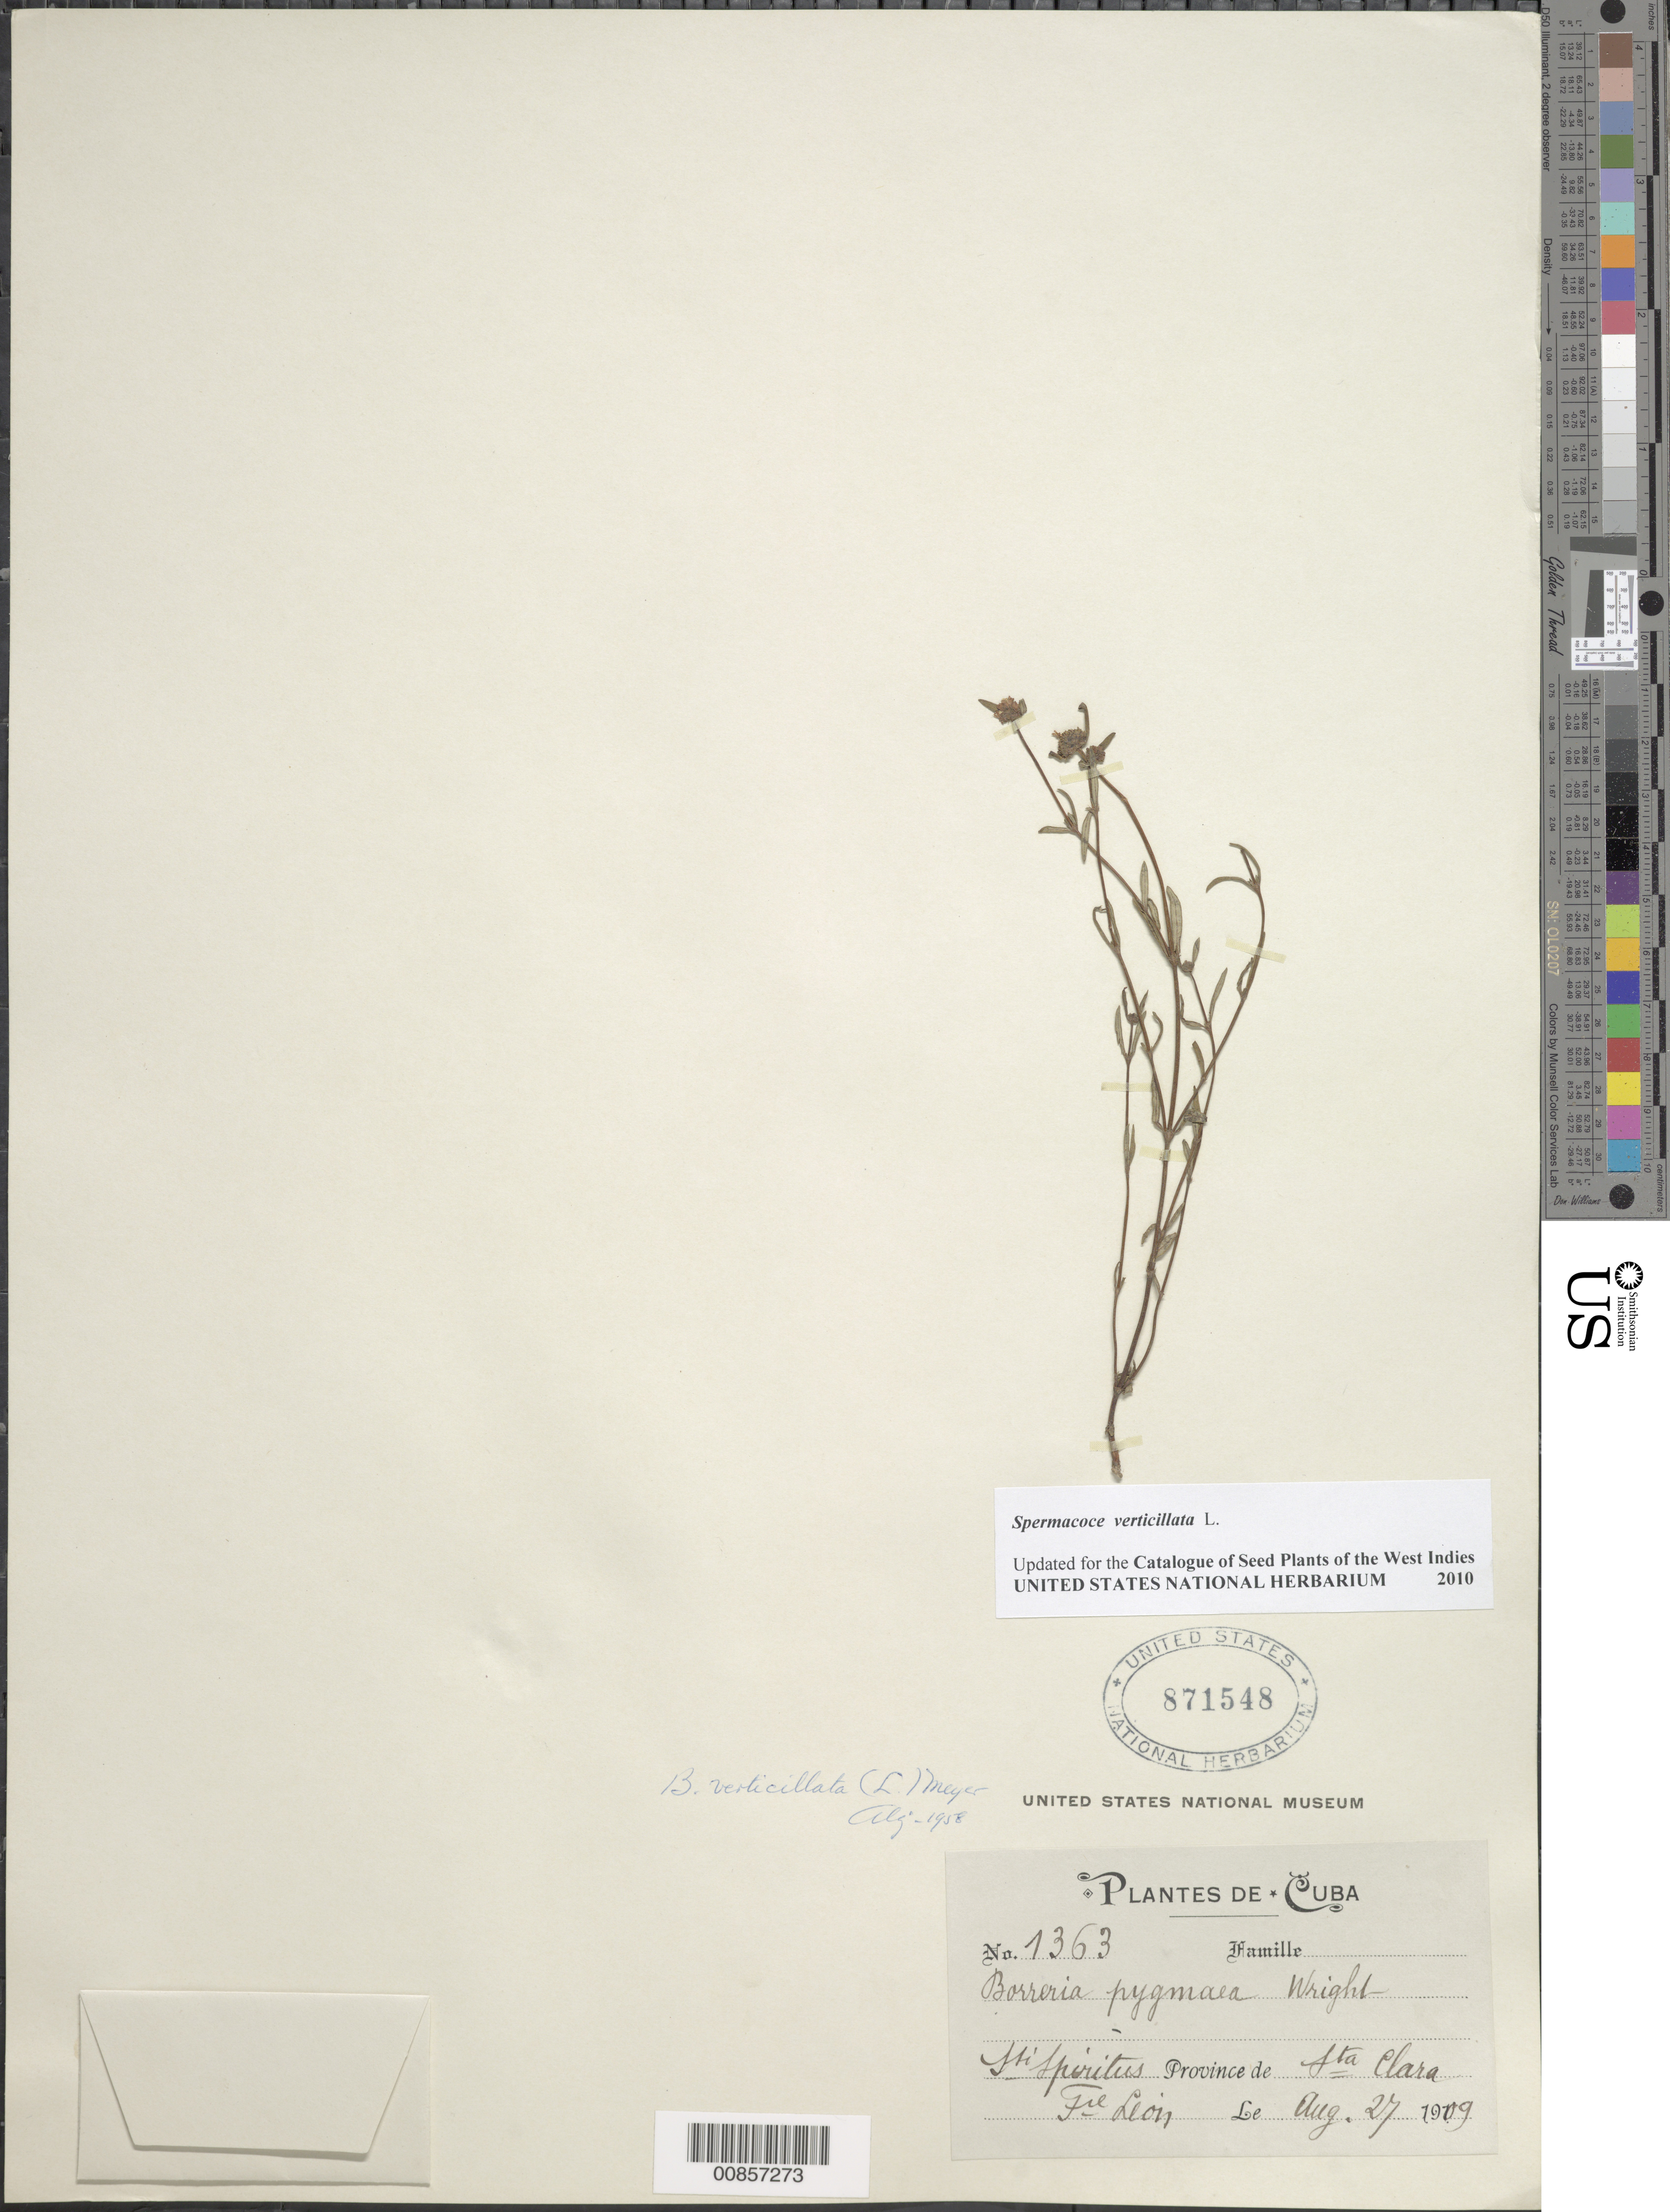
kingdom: Plantae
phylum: Tracheophyta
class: Magnoliopsida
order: Gentianales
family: Rubiaceae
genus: Spermacoce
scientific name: Spermacoce verticillata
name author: L.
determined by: Liogier, Alain H.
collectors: Bro. León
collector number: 1363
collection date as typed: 27 Aug 1909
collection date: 1909-08-27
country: Cuba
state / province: Las Villas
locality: Sti. Spiritus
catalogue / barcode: US 871548